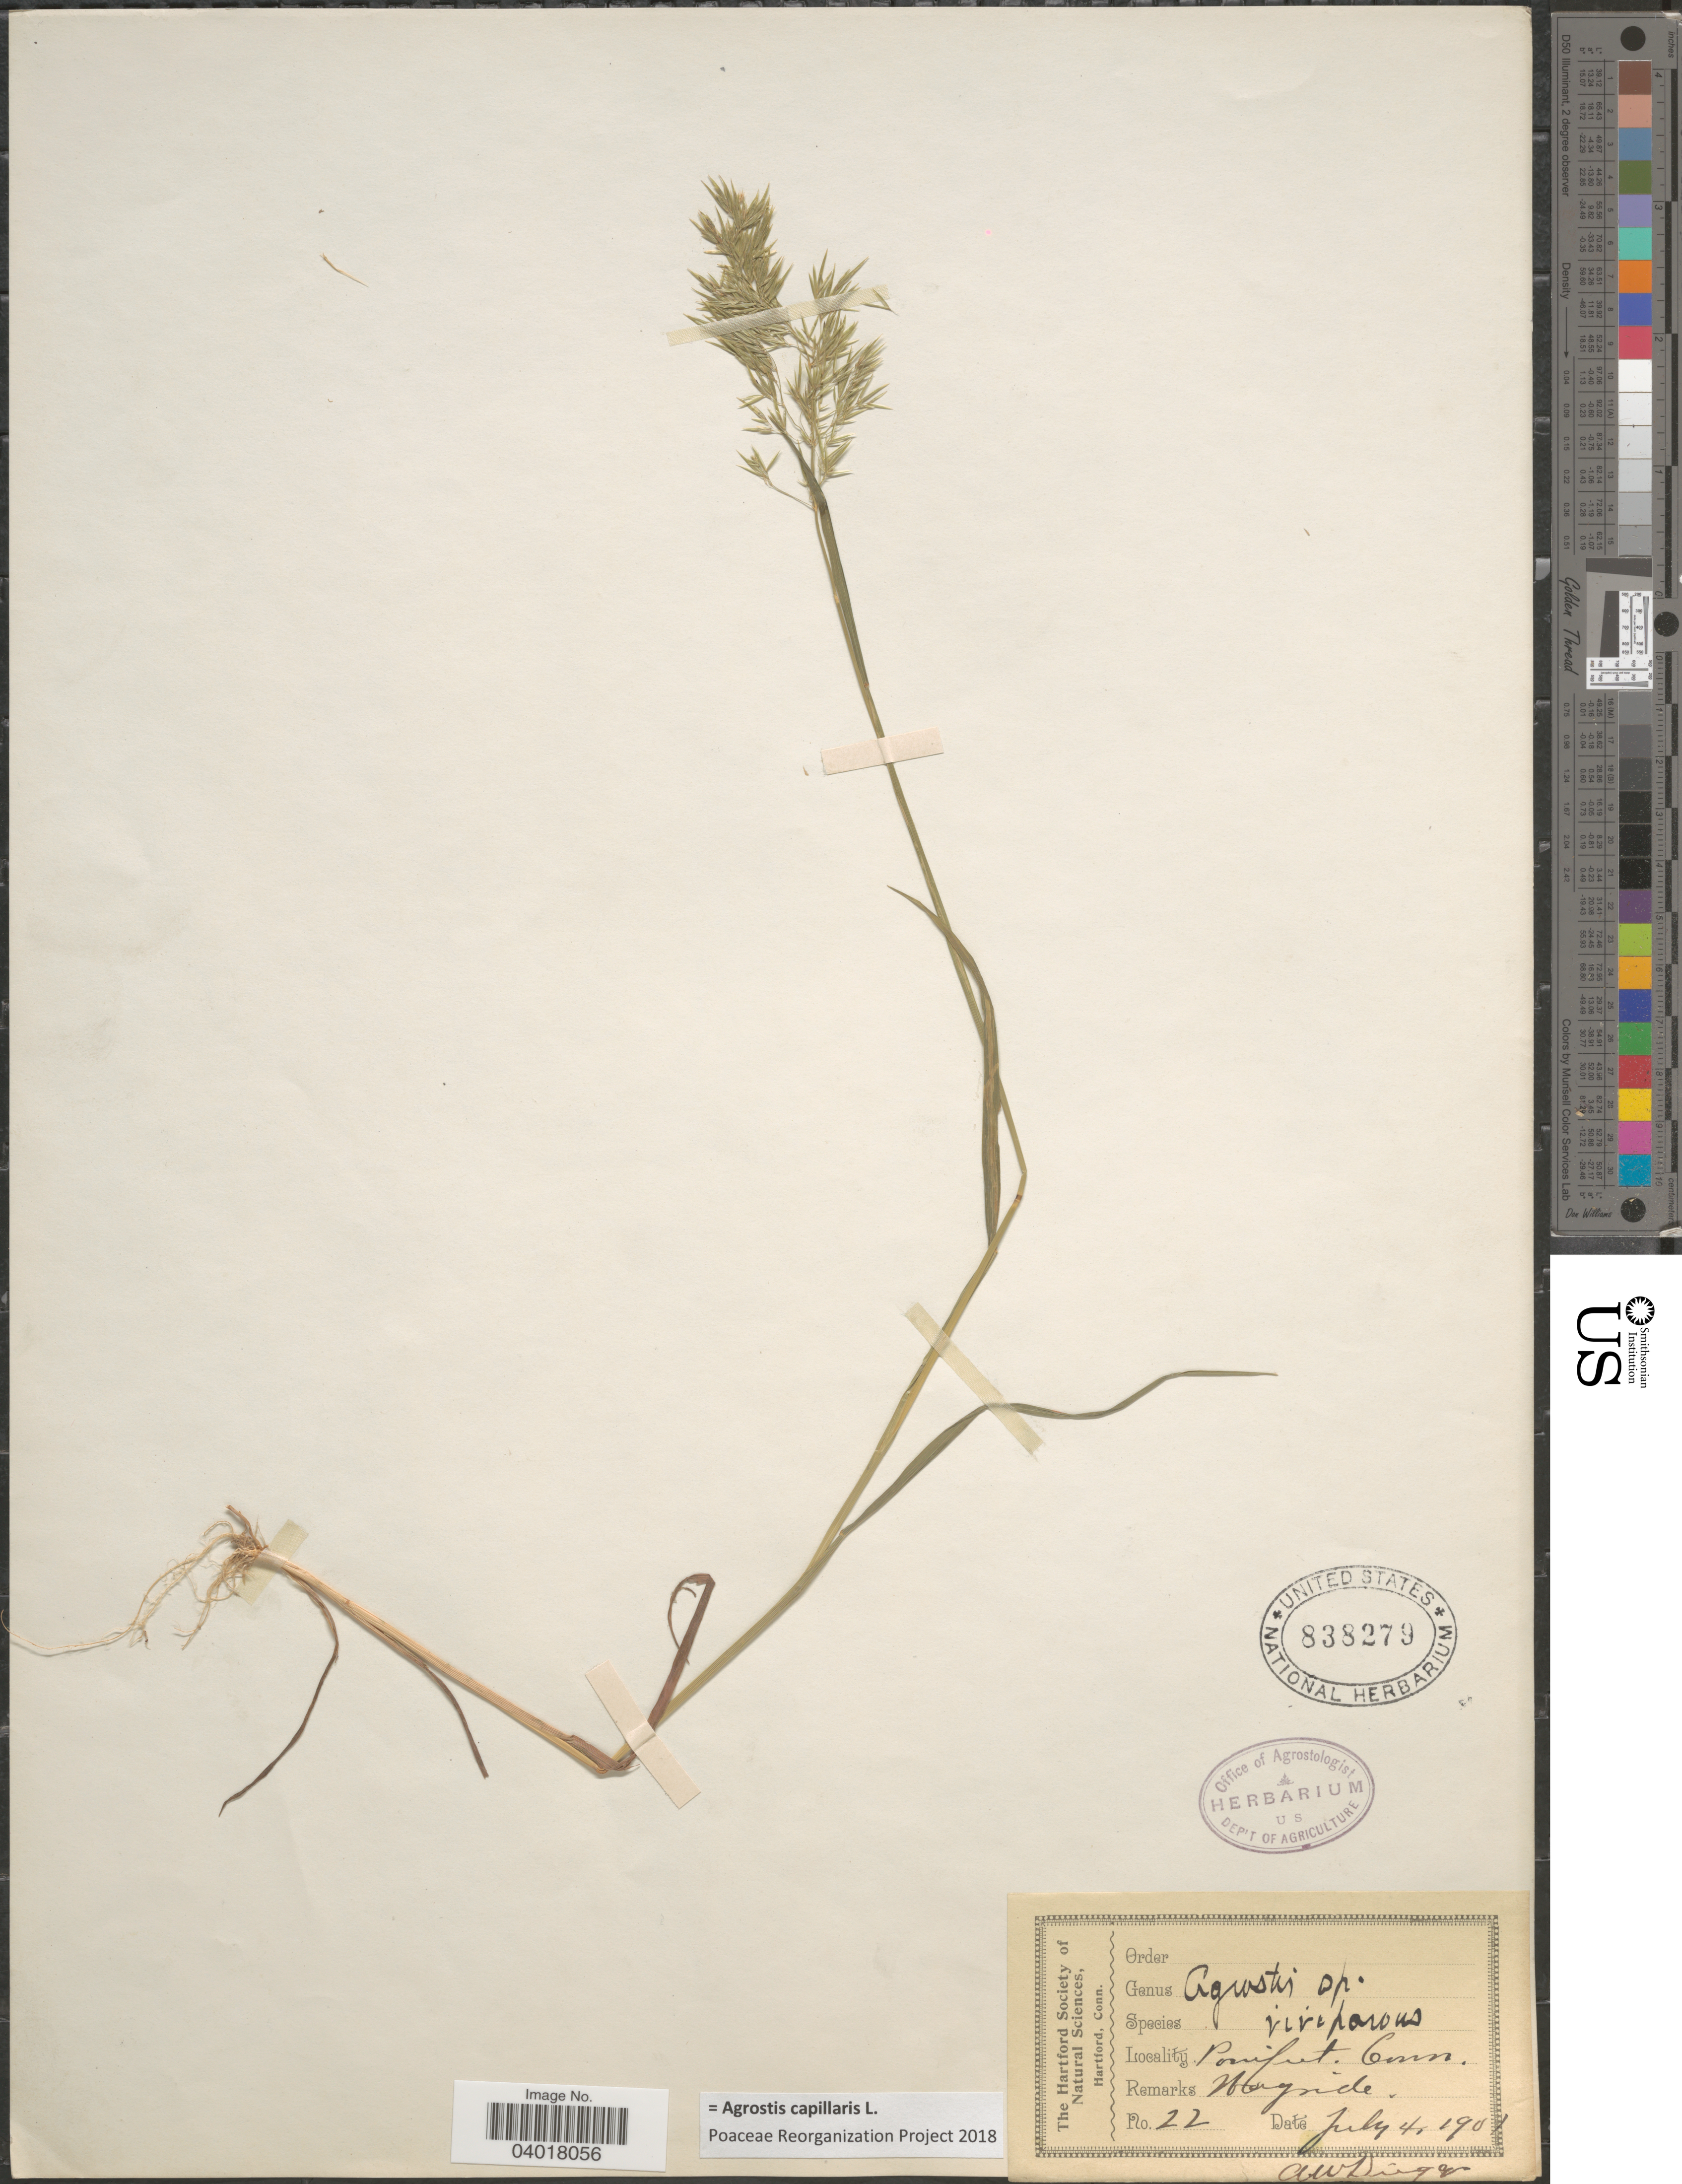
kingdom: Plantae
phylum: Tracheophyta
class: Liliopsida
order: Poales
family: Poaceae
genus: Agrostis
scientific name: Agrostis capillaris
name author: L.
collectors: A. Dinger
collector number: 22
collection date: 1901-07-04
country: United States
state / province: Connecticut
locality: Pomfret.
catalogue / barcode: US 838279